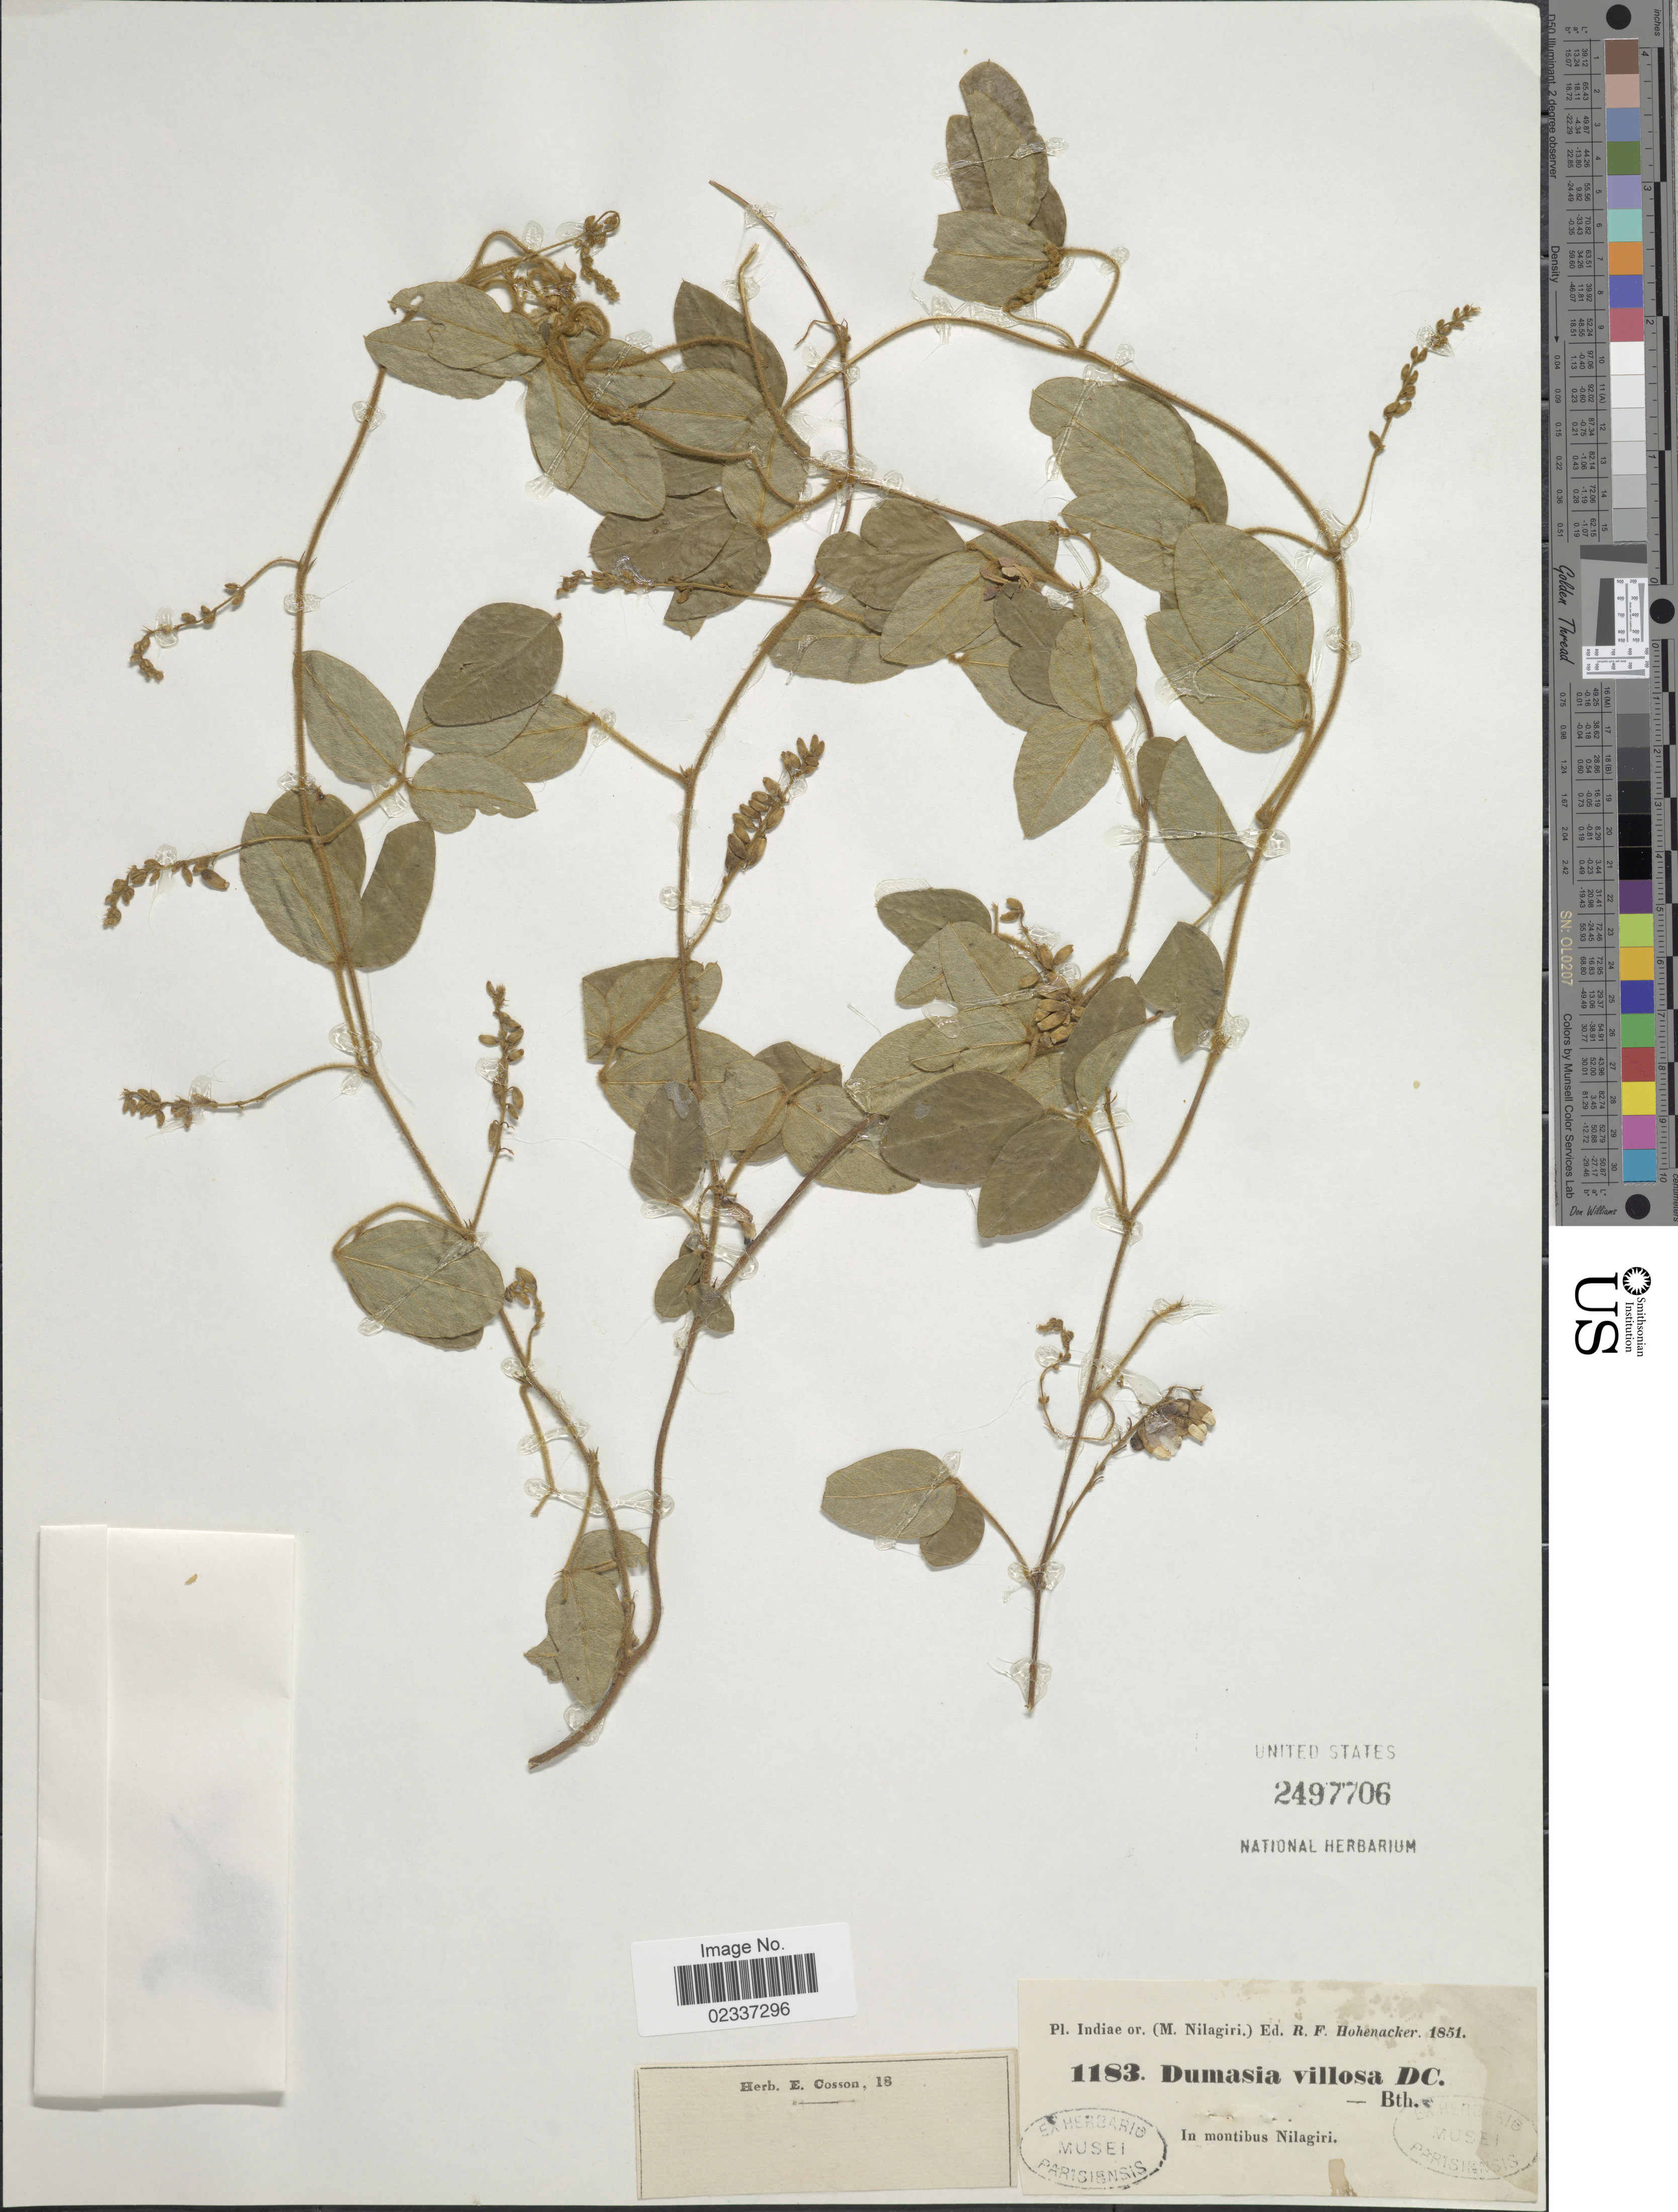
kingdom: Plantae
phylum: Tracheophyta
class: Magnoliopsida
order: Fabales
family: Fabaceae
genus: Dumasia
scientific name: Dumasia villosa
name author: DC.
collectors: R. F. Hohenacker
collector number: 1183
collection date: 1851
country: India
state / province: Orissa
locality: In montibus Nilagiri, Indiae or. (M. Nilagiri)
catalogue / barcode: US 2497706